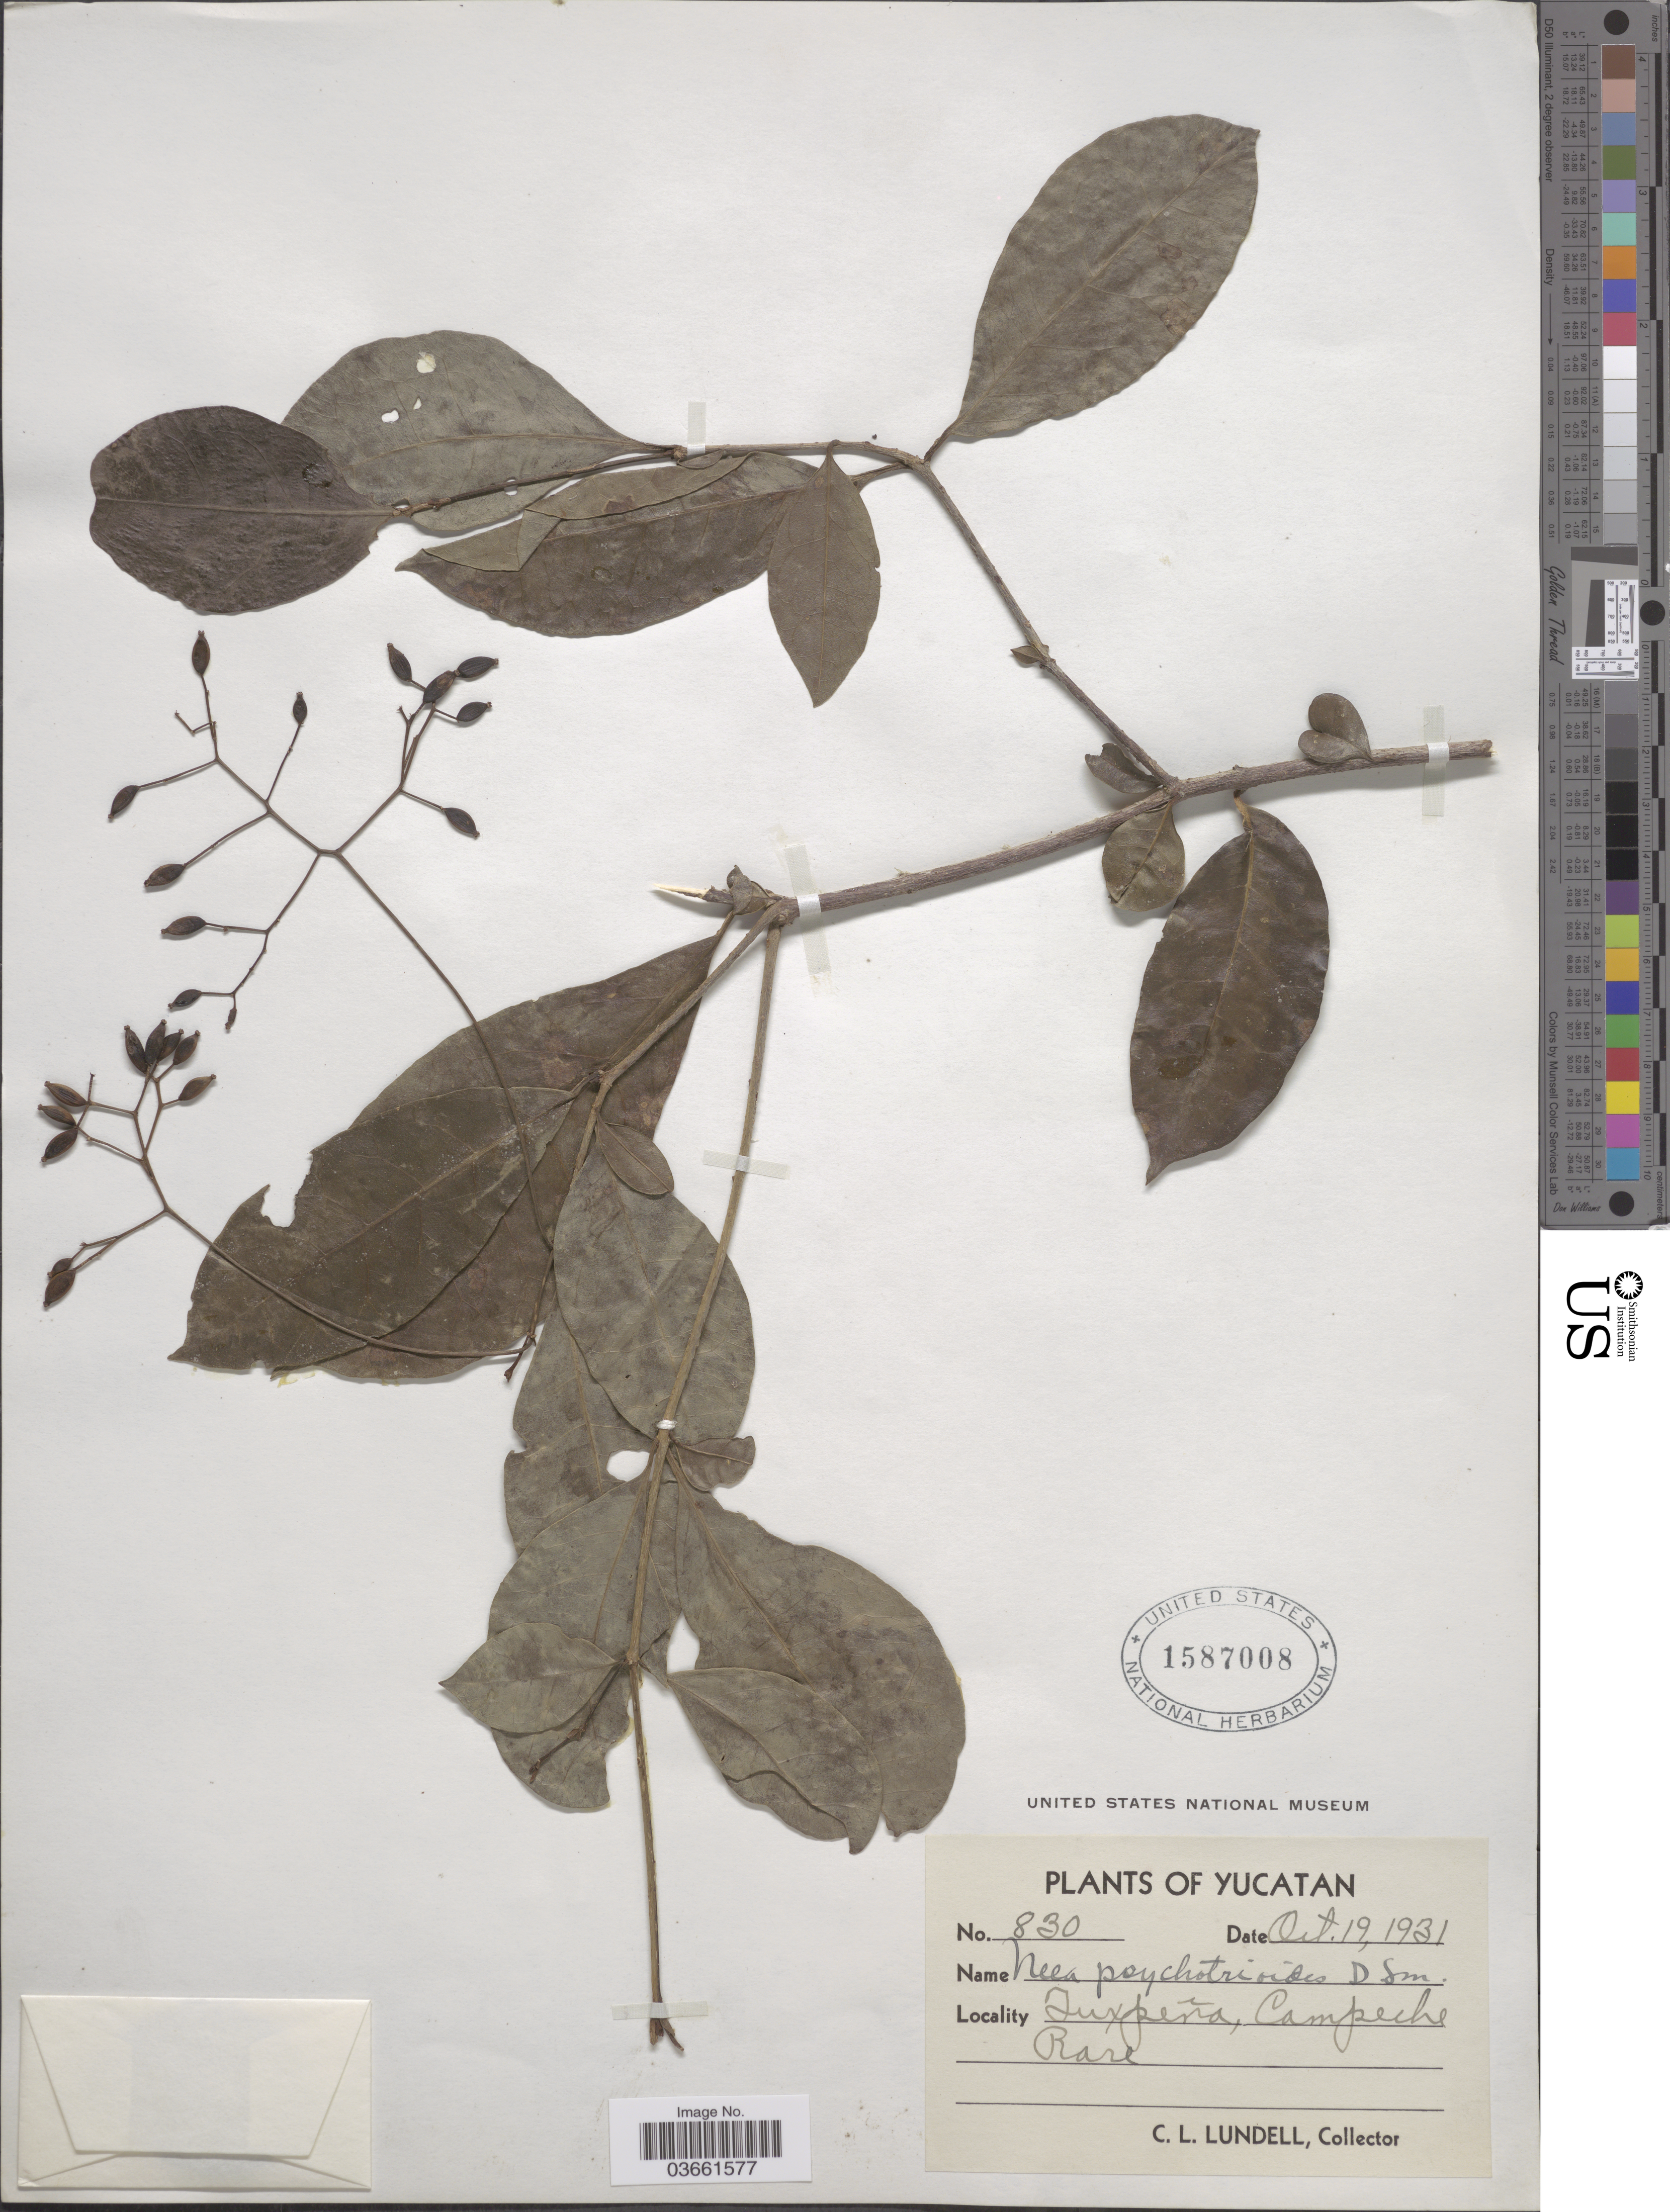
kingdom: Plantae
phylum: Tracheophyta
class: Magnoliopsida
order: Caryophyllales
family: Nyctaginaceae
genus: Neea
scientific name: Neea psychotrioides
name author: Donn. Sm.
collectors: C. L. Lundell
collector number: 830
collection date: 1931-10-19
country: Mexico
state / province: Yucatán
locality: Tuxpeña, Campeche.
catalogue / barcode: US 1587008